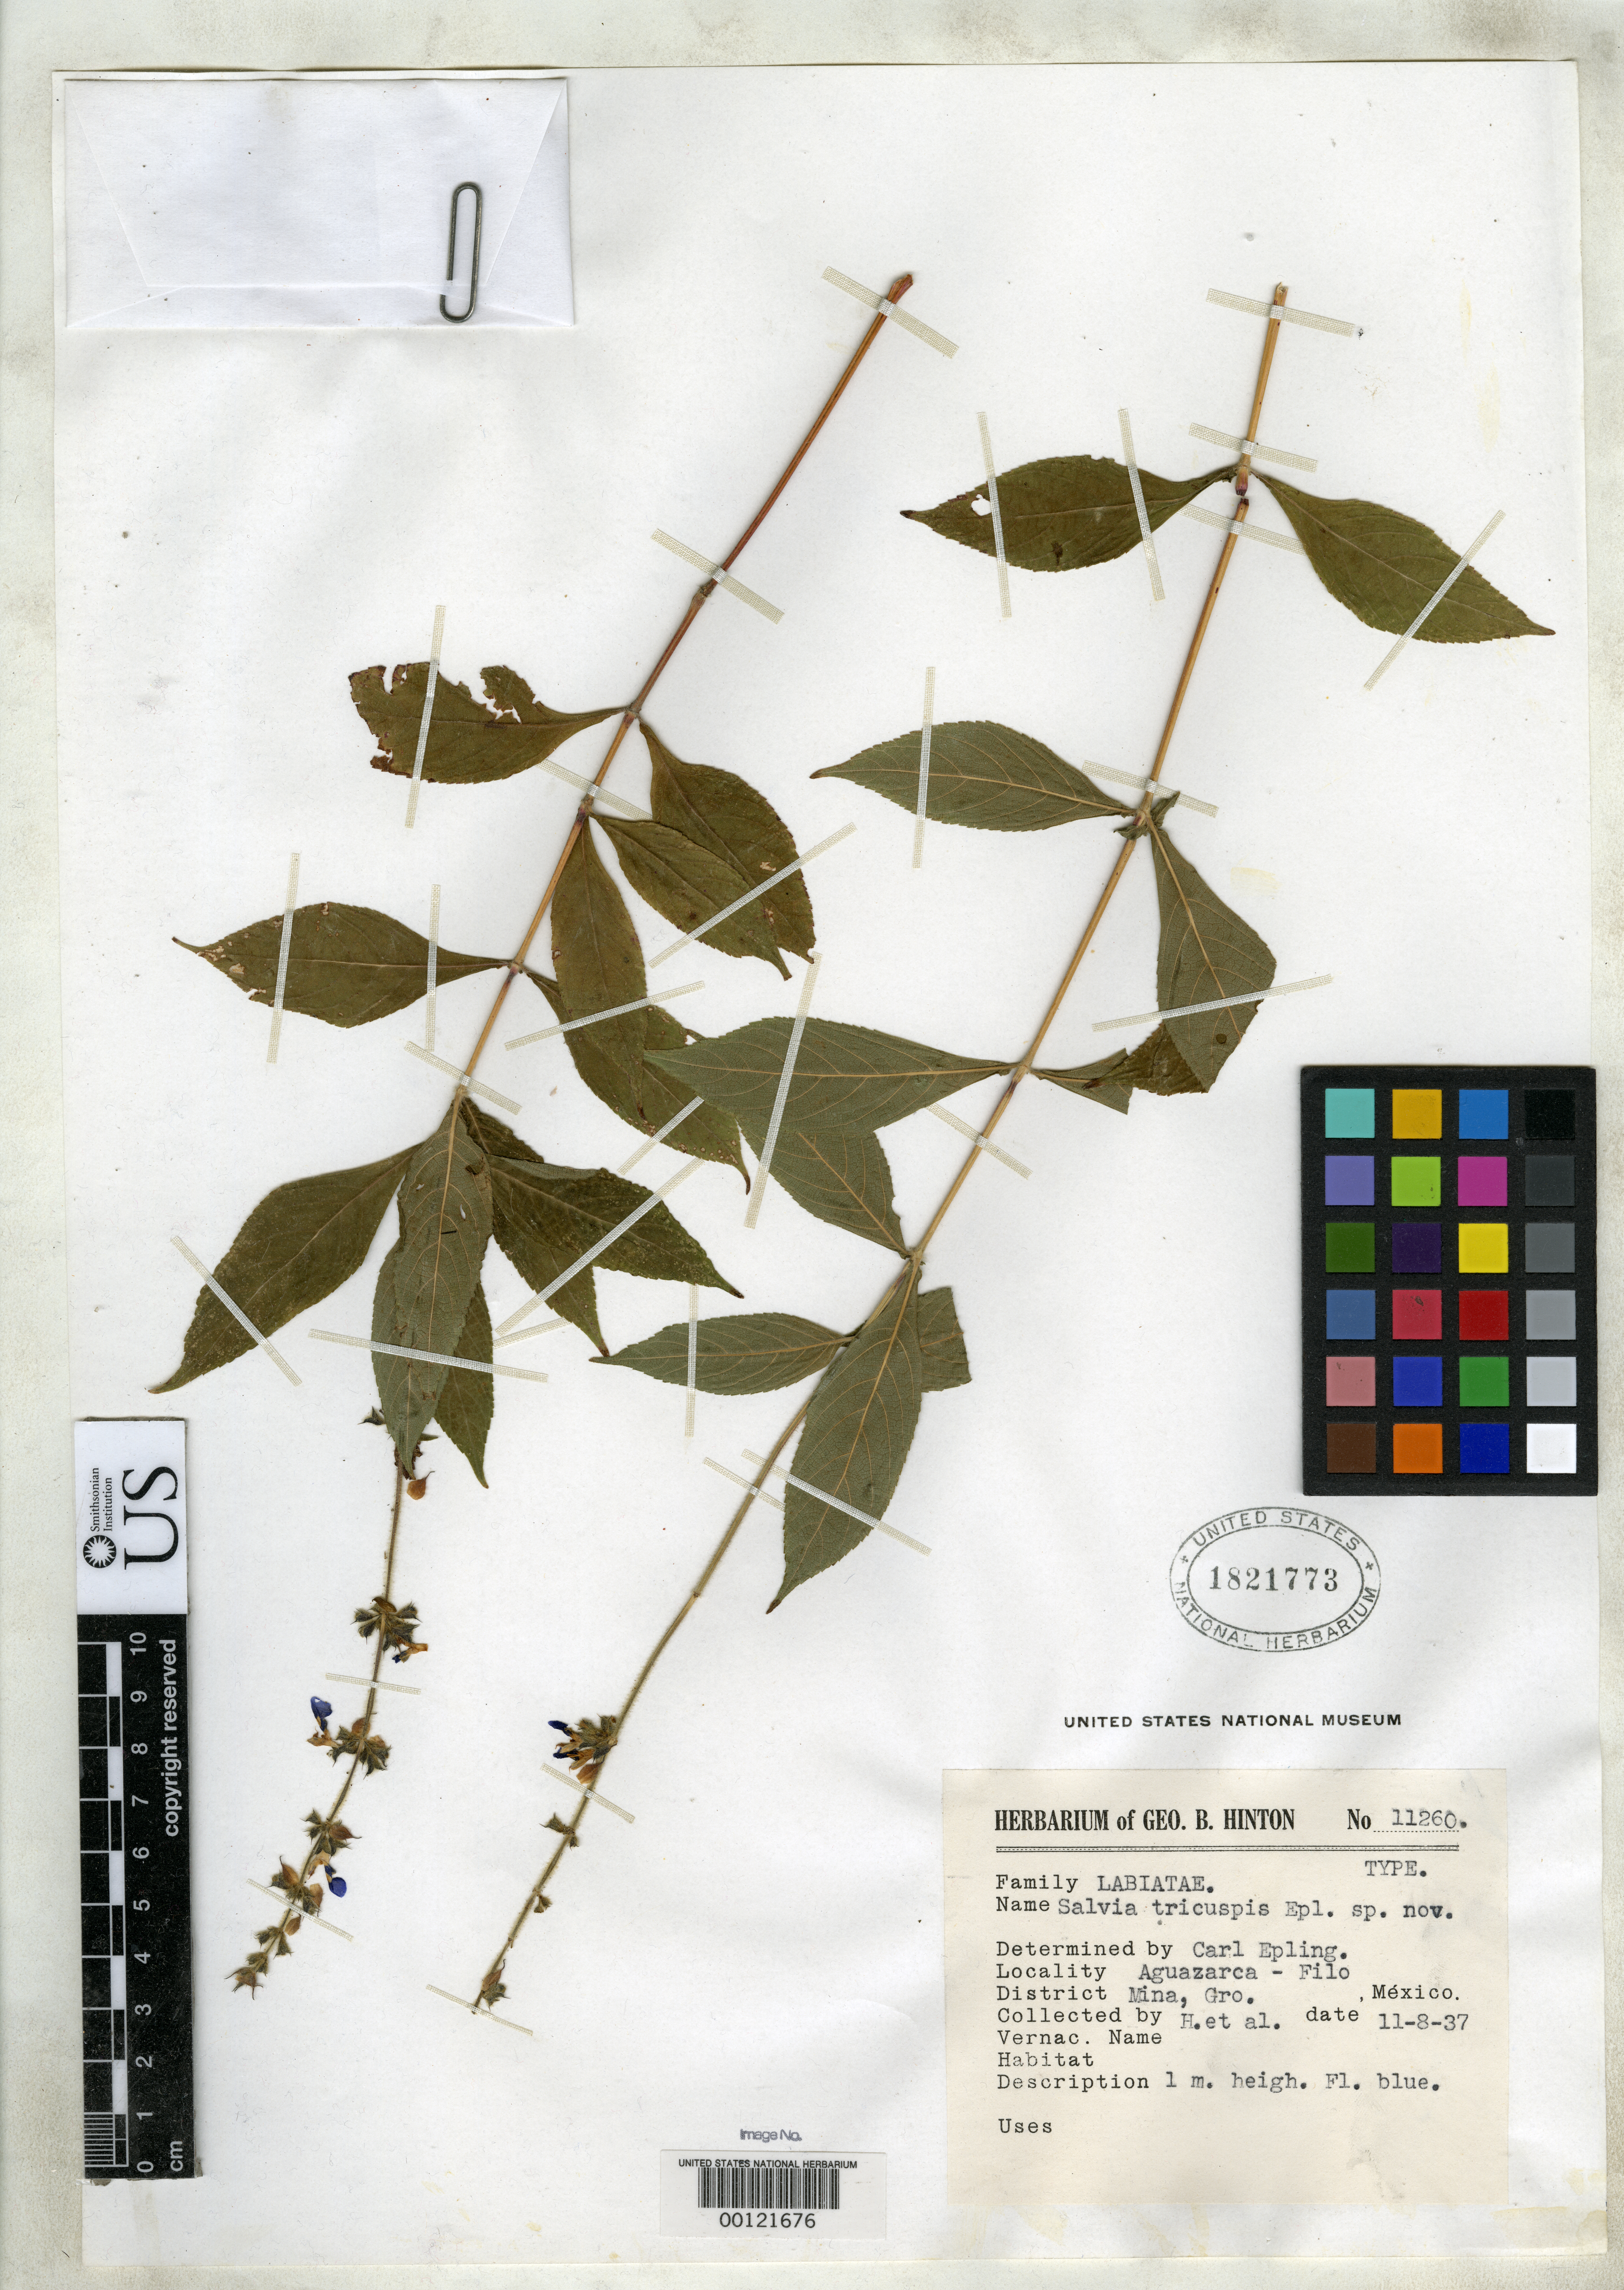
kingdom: Plantae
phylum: Tracheophyta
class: Magnoliopsida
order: Lamiales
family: Lamiaceae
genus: Salvia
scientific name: Salvia tricuspis Epling, nom. illeg.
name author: Epling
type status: Isotype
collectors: G. B. Hinton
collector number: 11260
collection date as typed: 08 Nov 1937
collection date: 1937-11-08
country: Mexico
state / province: Guerrero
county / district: Mina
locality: Aguazarca - Filo.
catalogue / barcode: US 1821773